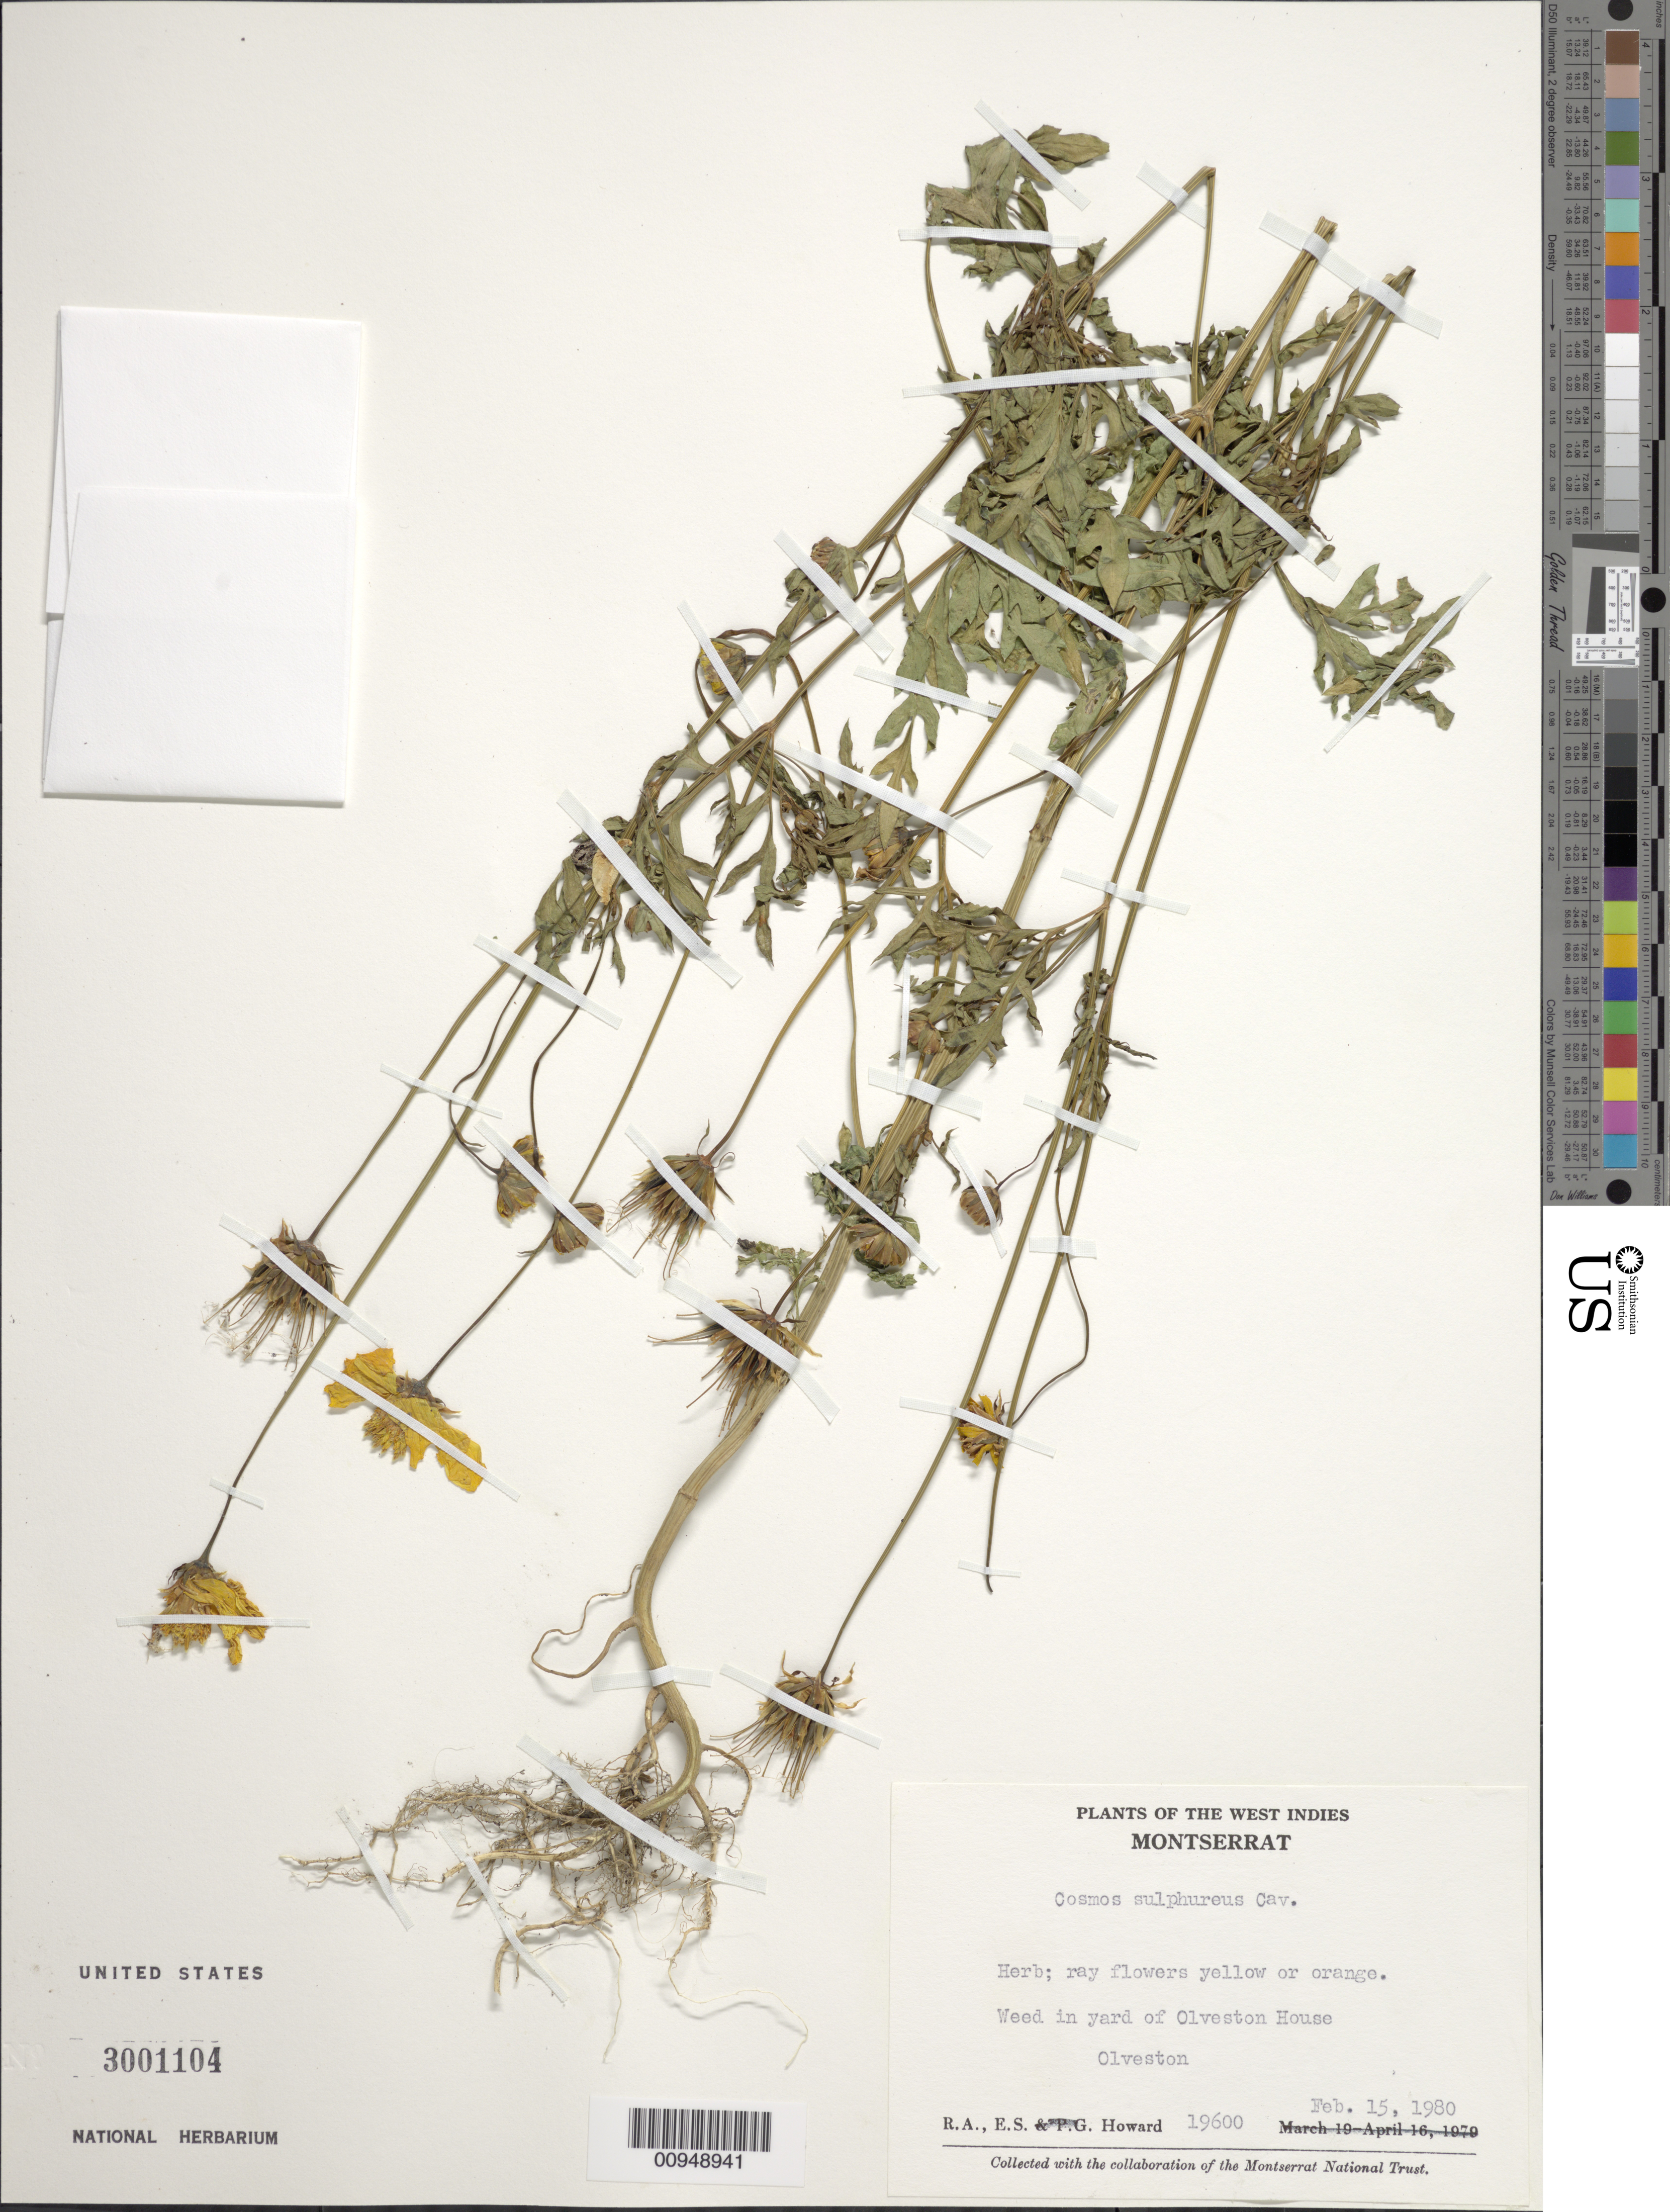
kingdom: Plantae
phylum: Tracheophyta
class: Magnoliopsida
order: Asterales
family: Asteraceae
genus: Cosmos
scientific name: Cosmos sulphureus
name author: Cav.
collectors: R. A. Howard & E. S. Howard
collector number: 19600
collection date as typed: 15 Feb 1980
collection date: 1980-02-15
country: Montserrat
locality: Olveston, yard of Olveston House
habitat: In yard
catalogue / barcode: US 3001104